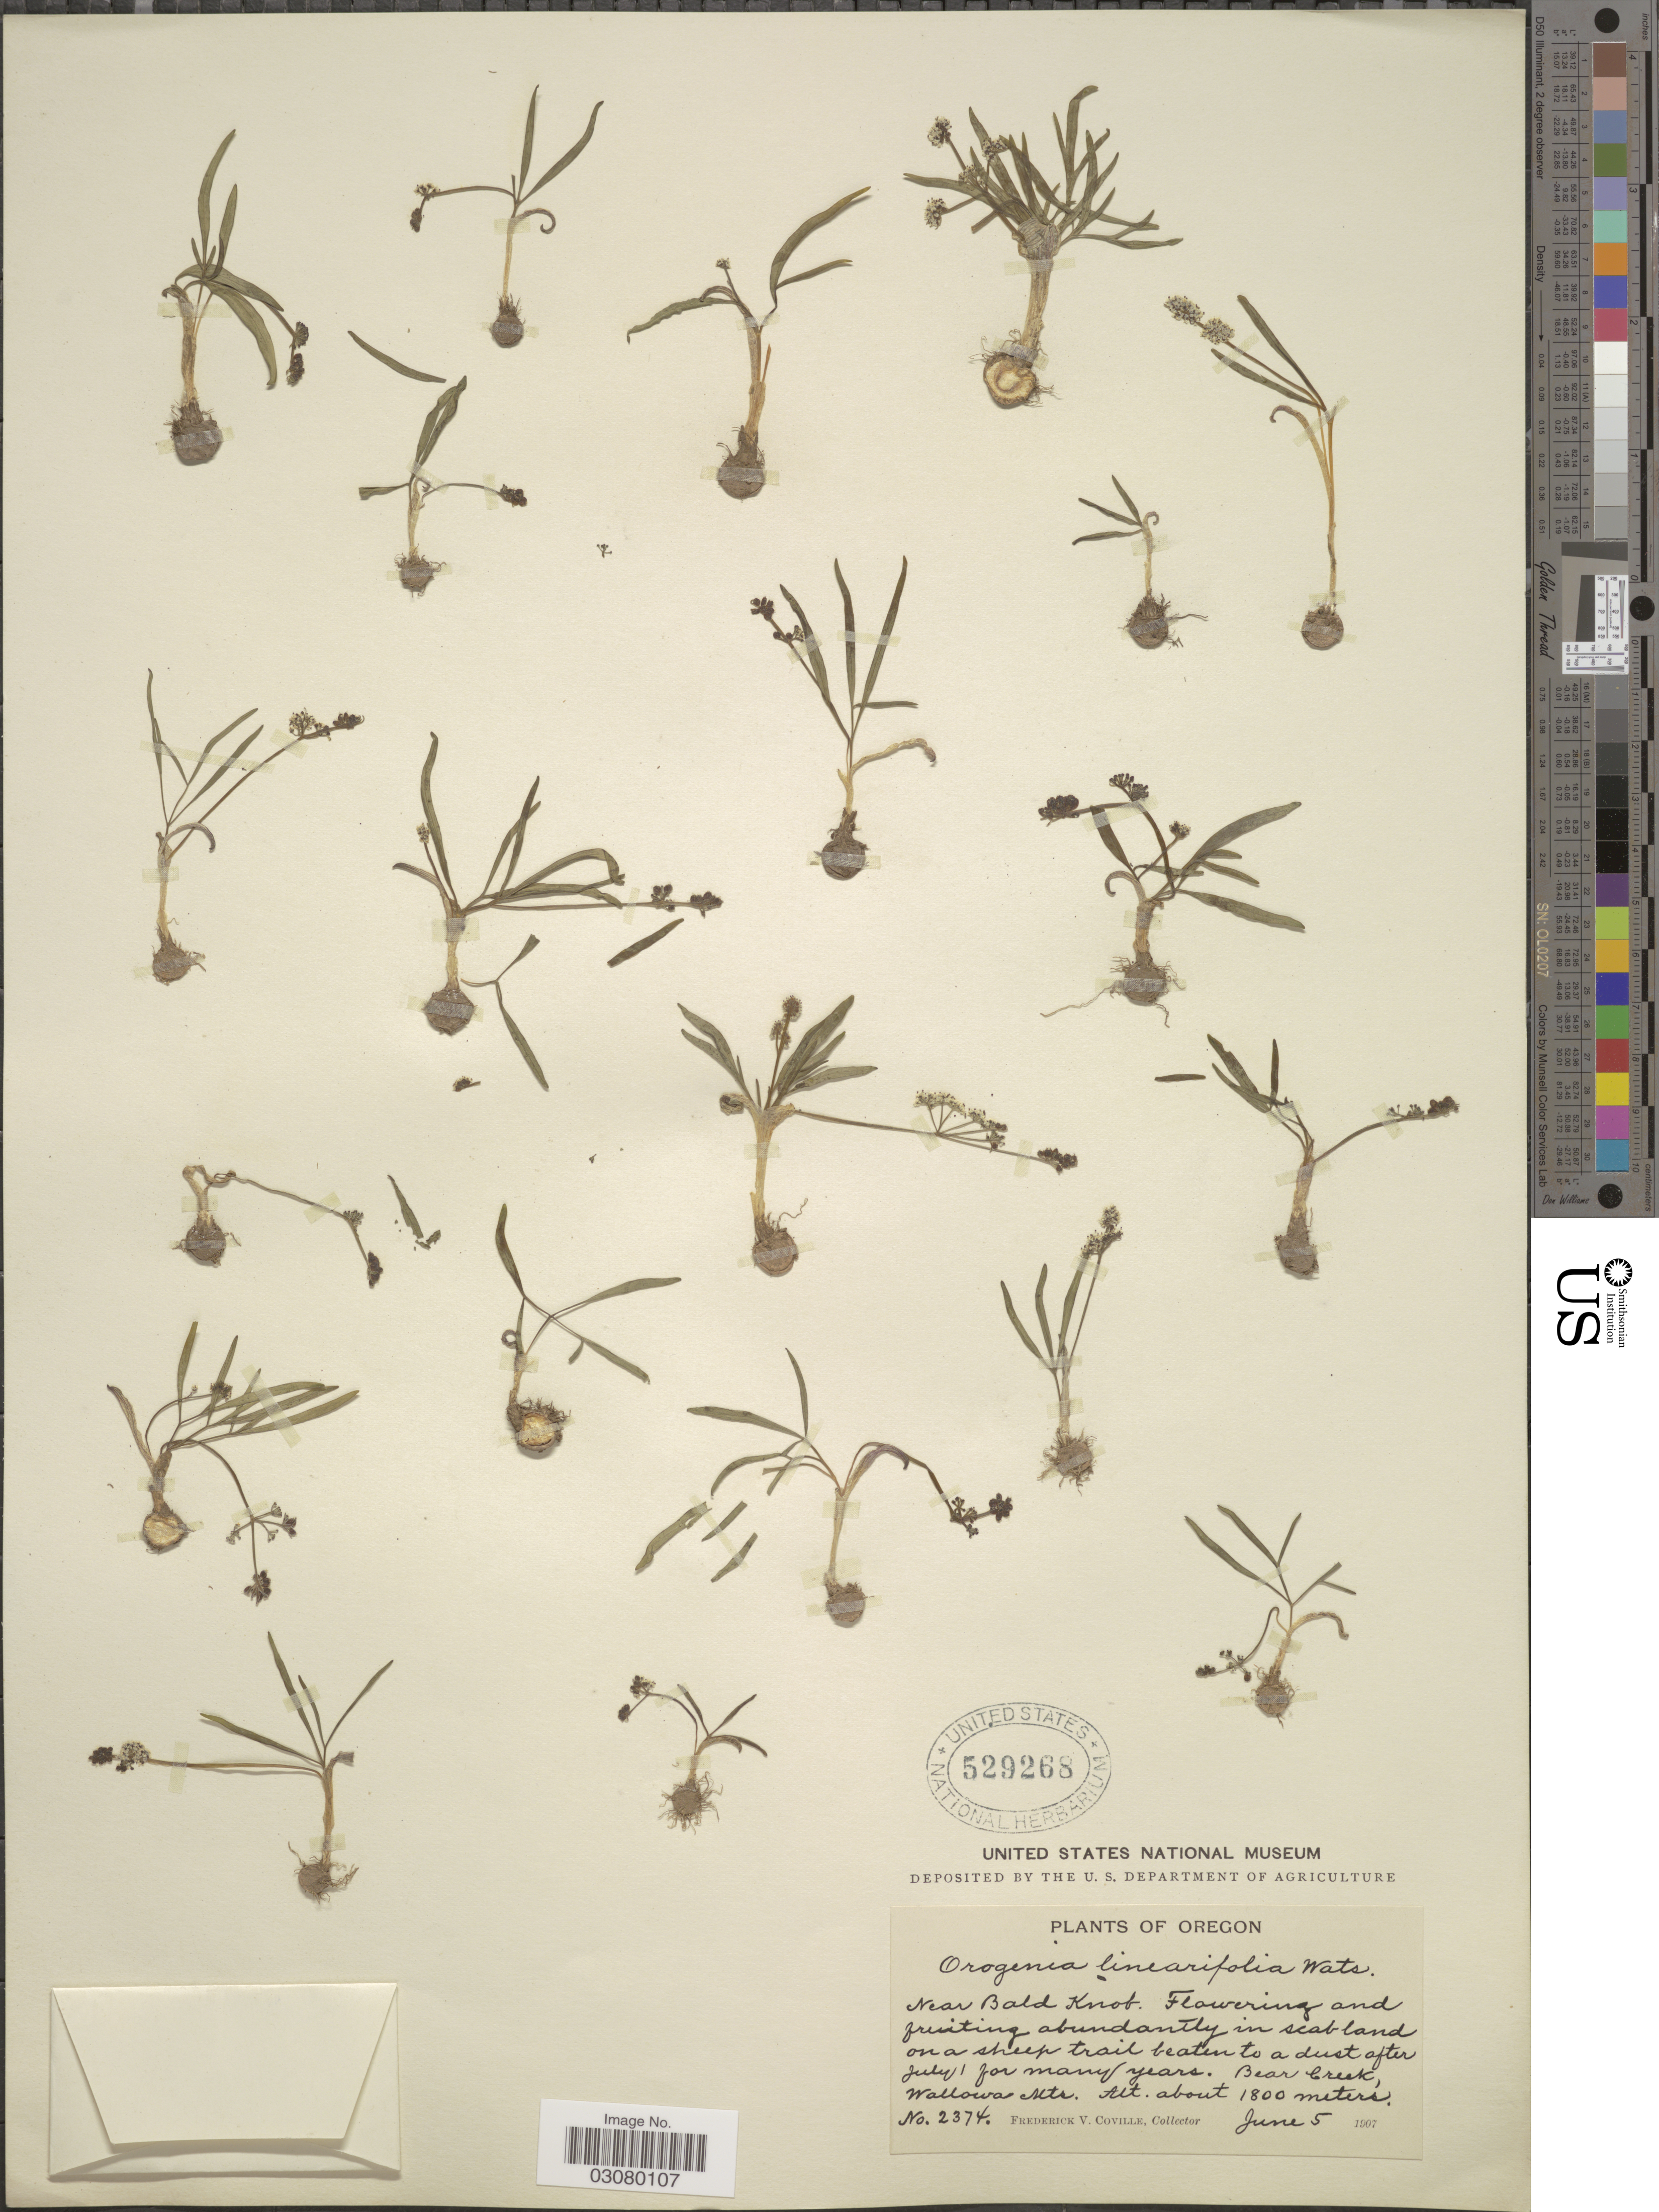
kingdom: Plantae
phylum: Tracheophyta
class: Magnoliopsida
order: Apiales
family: Apiaceae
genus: Orogenia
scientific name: Orogenia linearifolia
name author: S. Watson in C. King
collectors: F. V. Coville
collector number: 2374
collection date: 1907-06-05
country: United States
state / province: Oregon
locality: Near Bald Knob. Bear Creek, Wallowa Mts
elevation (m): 1800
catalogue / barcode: US 529268